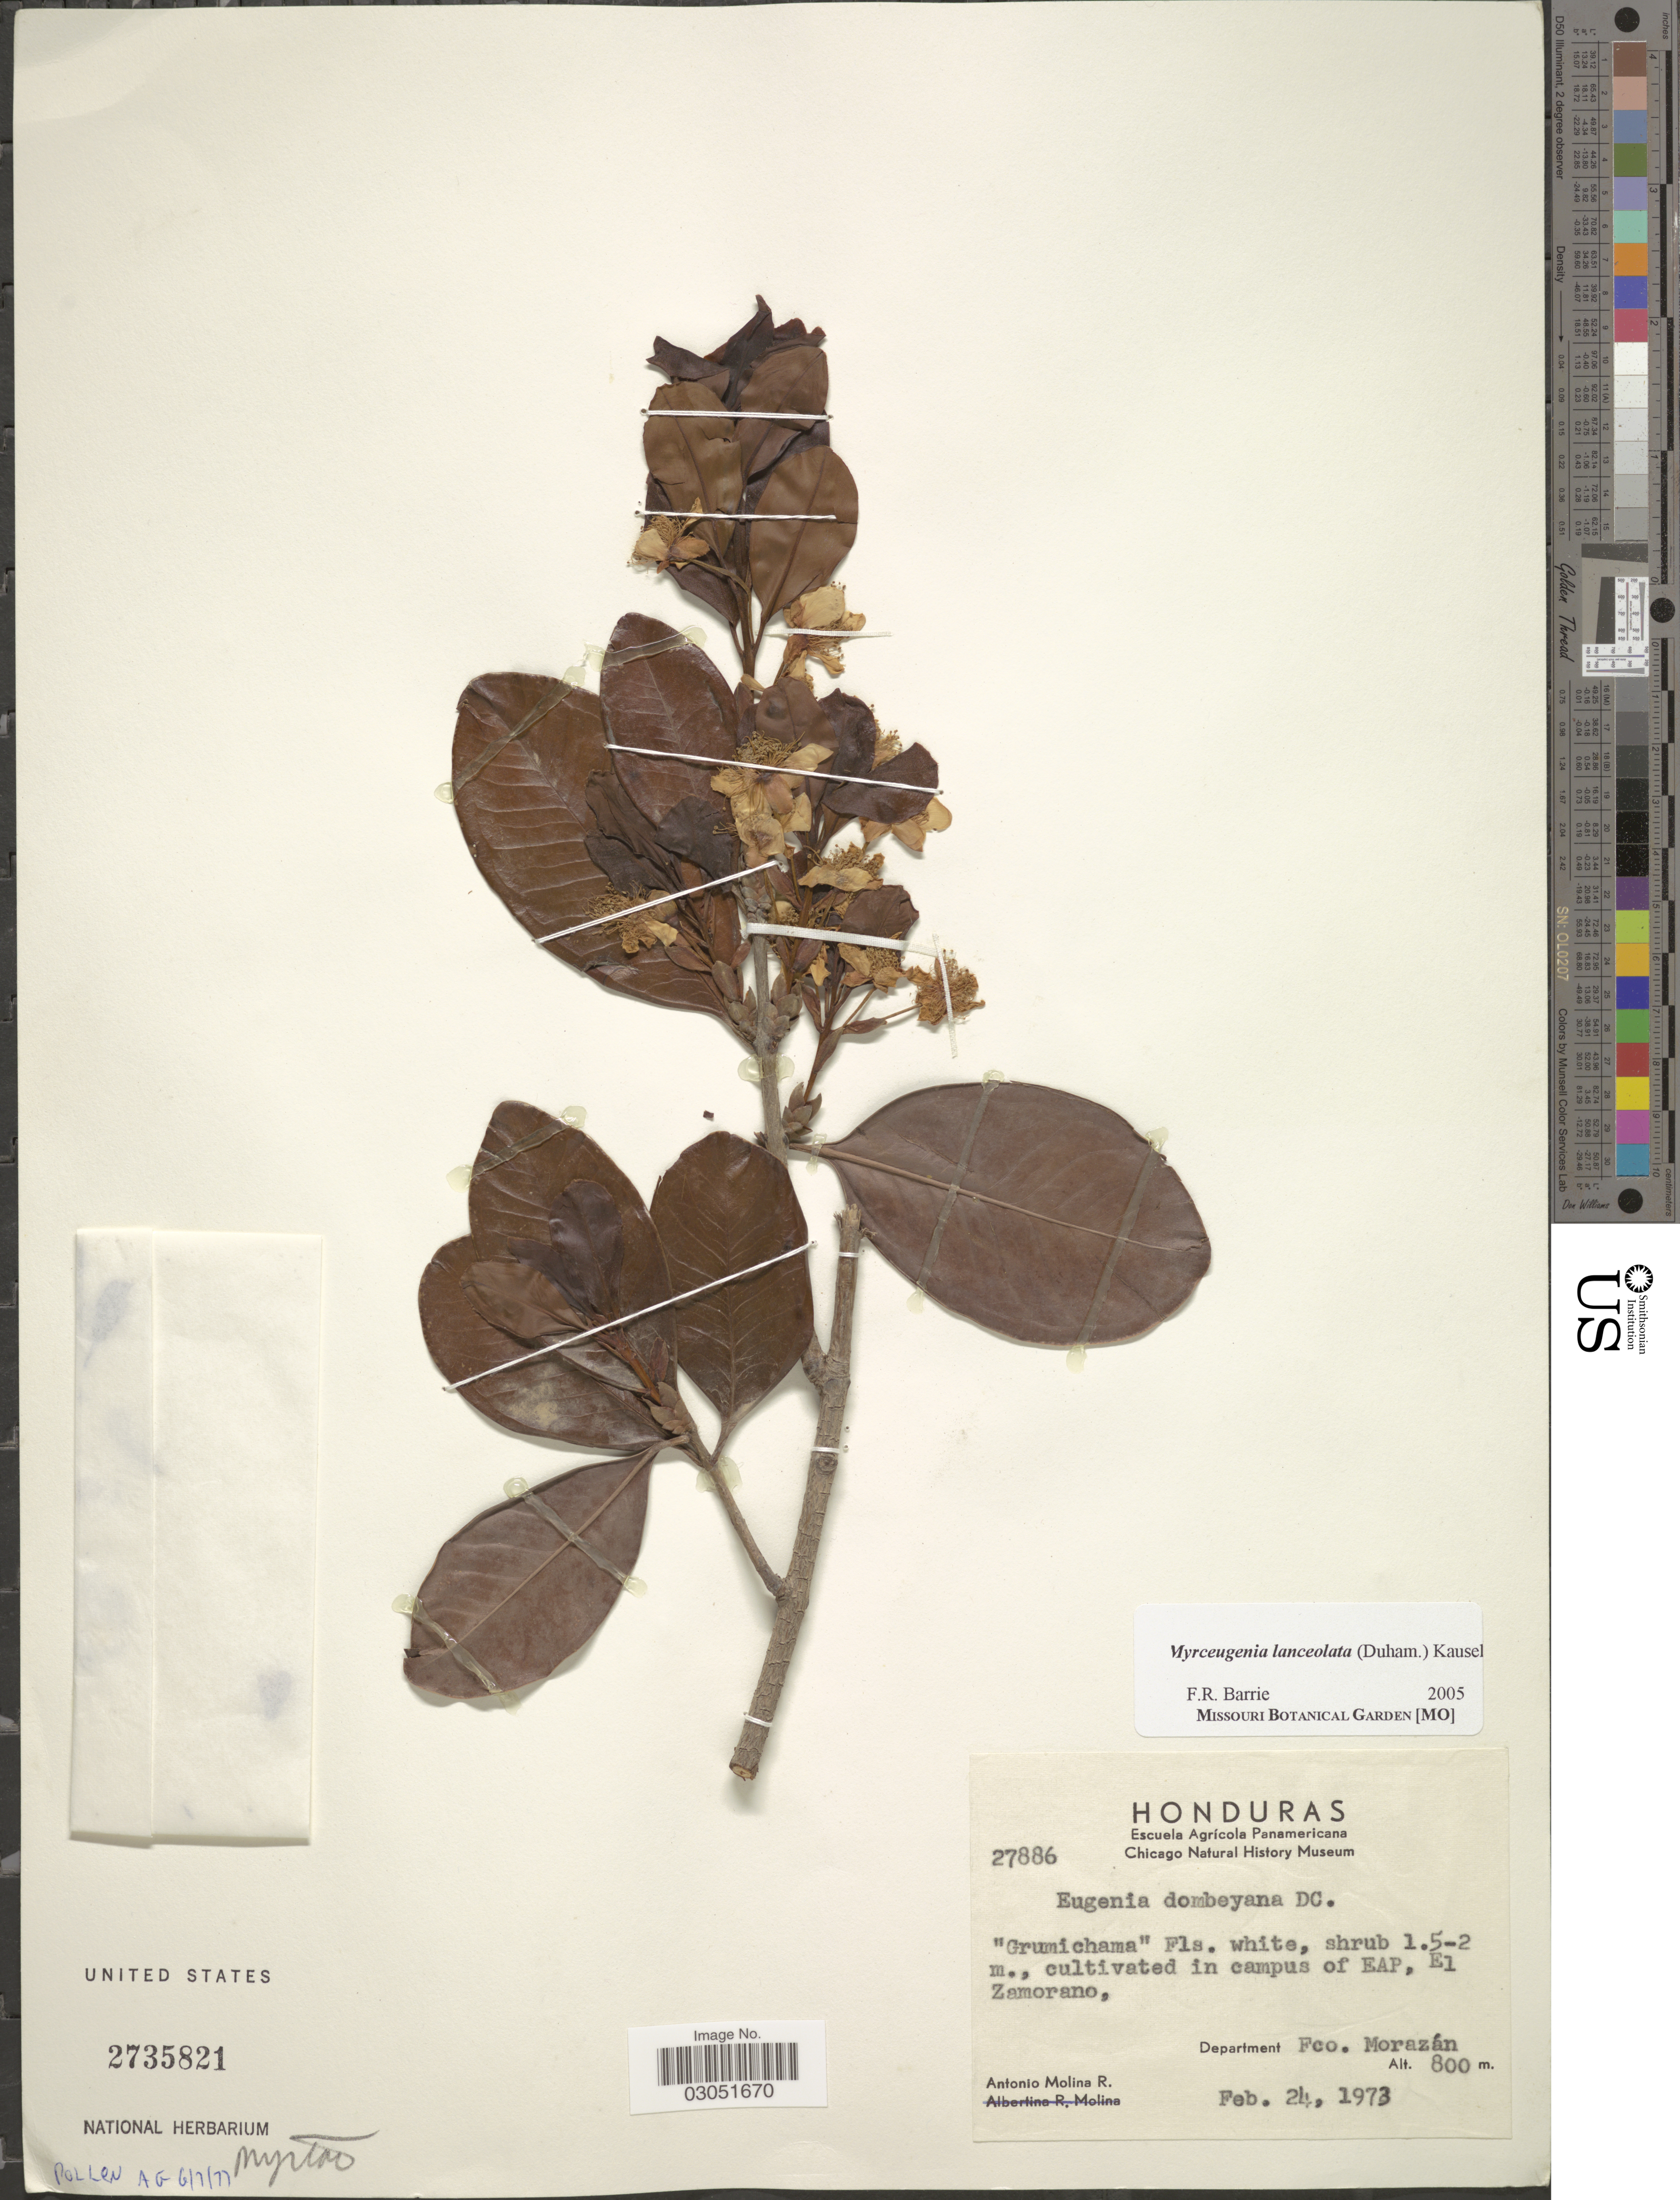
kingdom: Plantae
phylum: Tracheophyta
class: Magnoliopsida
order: Myrtales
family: Myrtaceae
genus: Myrceugenia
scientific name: Myrceugenia lanceolata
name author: (Juss. ex J. St.-Hil.) Kausel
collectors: A. Molina R.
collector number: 27886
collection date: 1973-02-24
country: Honduras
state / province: Fco. Morazán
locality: Cultivated in campus of EAP, El Zamorano, Department Fco. Morazán.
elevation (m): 800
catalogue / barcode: US 2735821